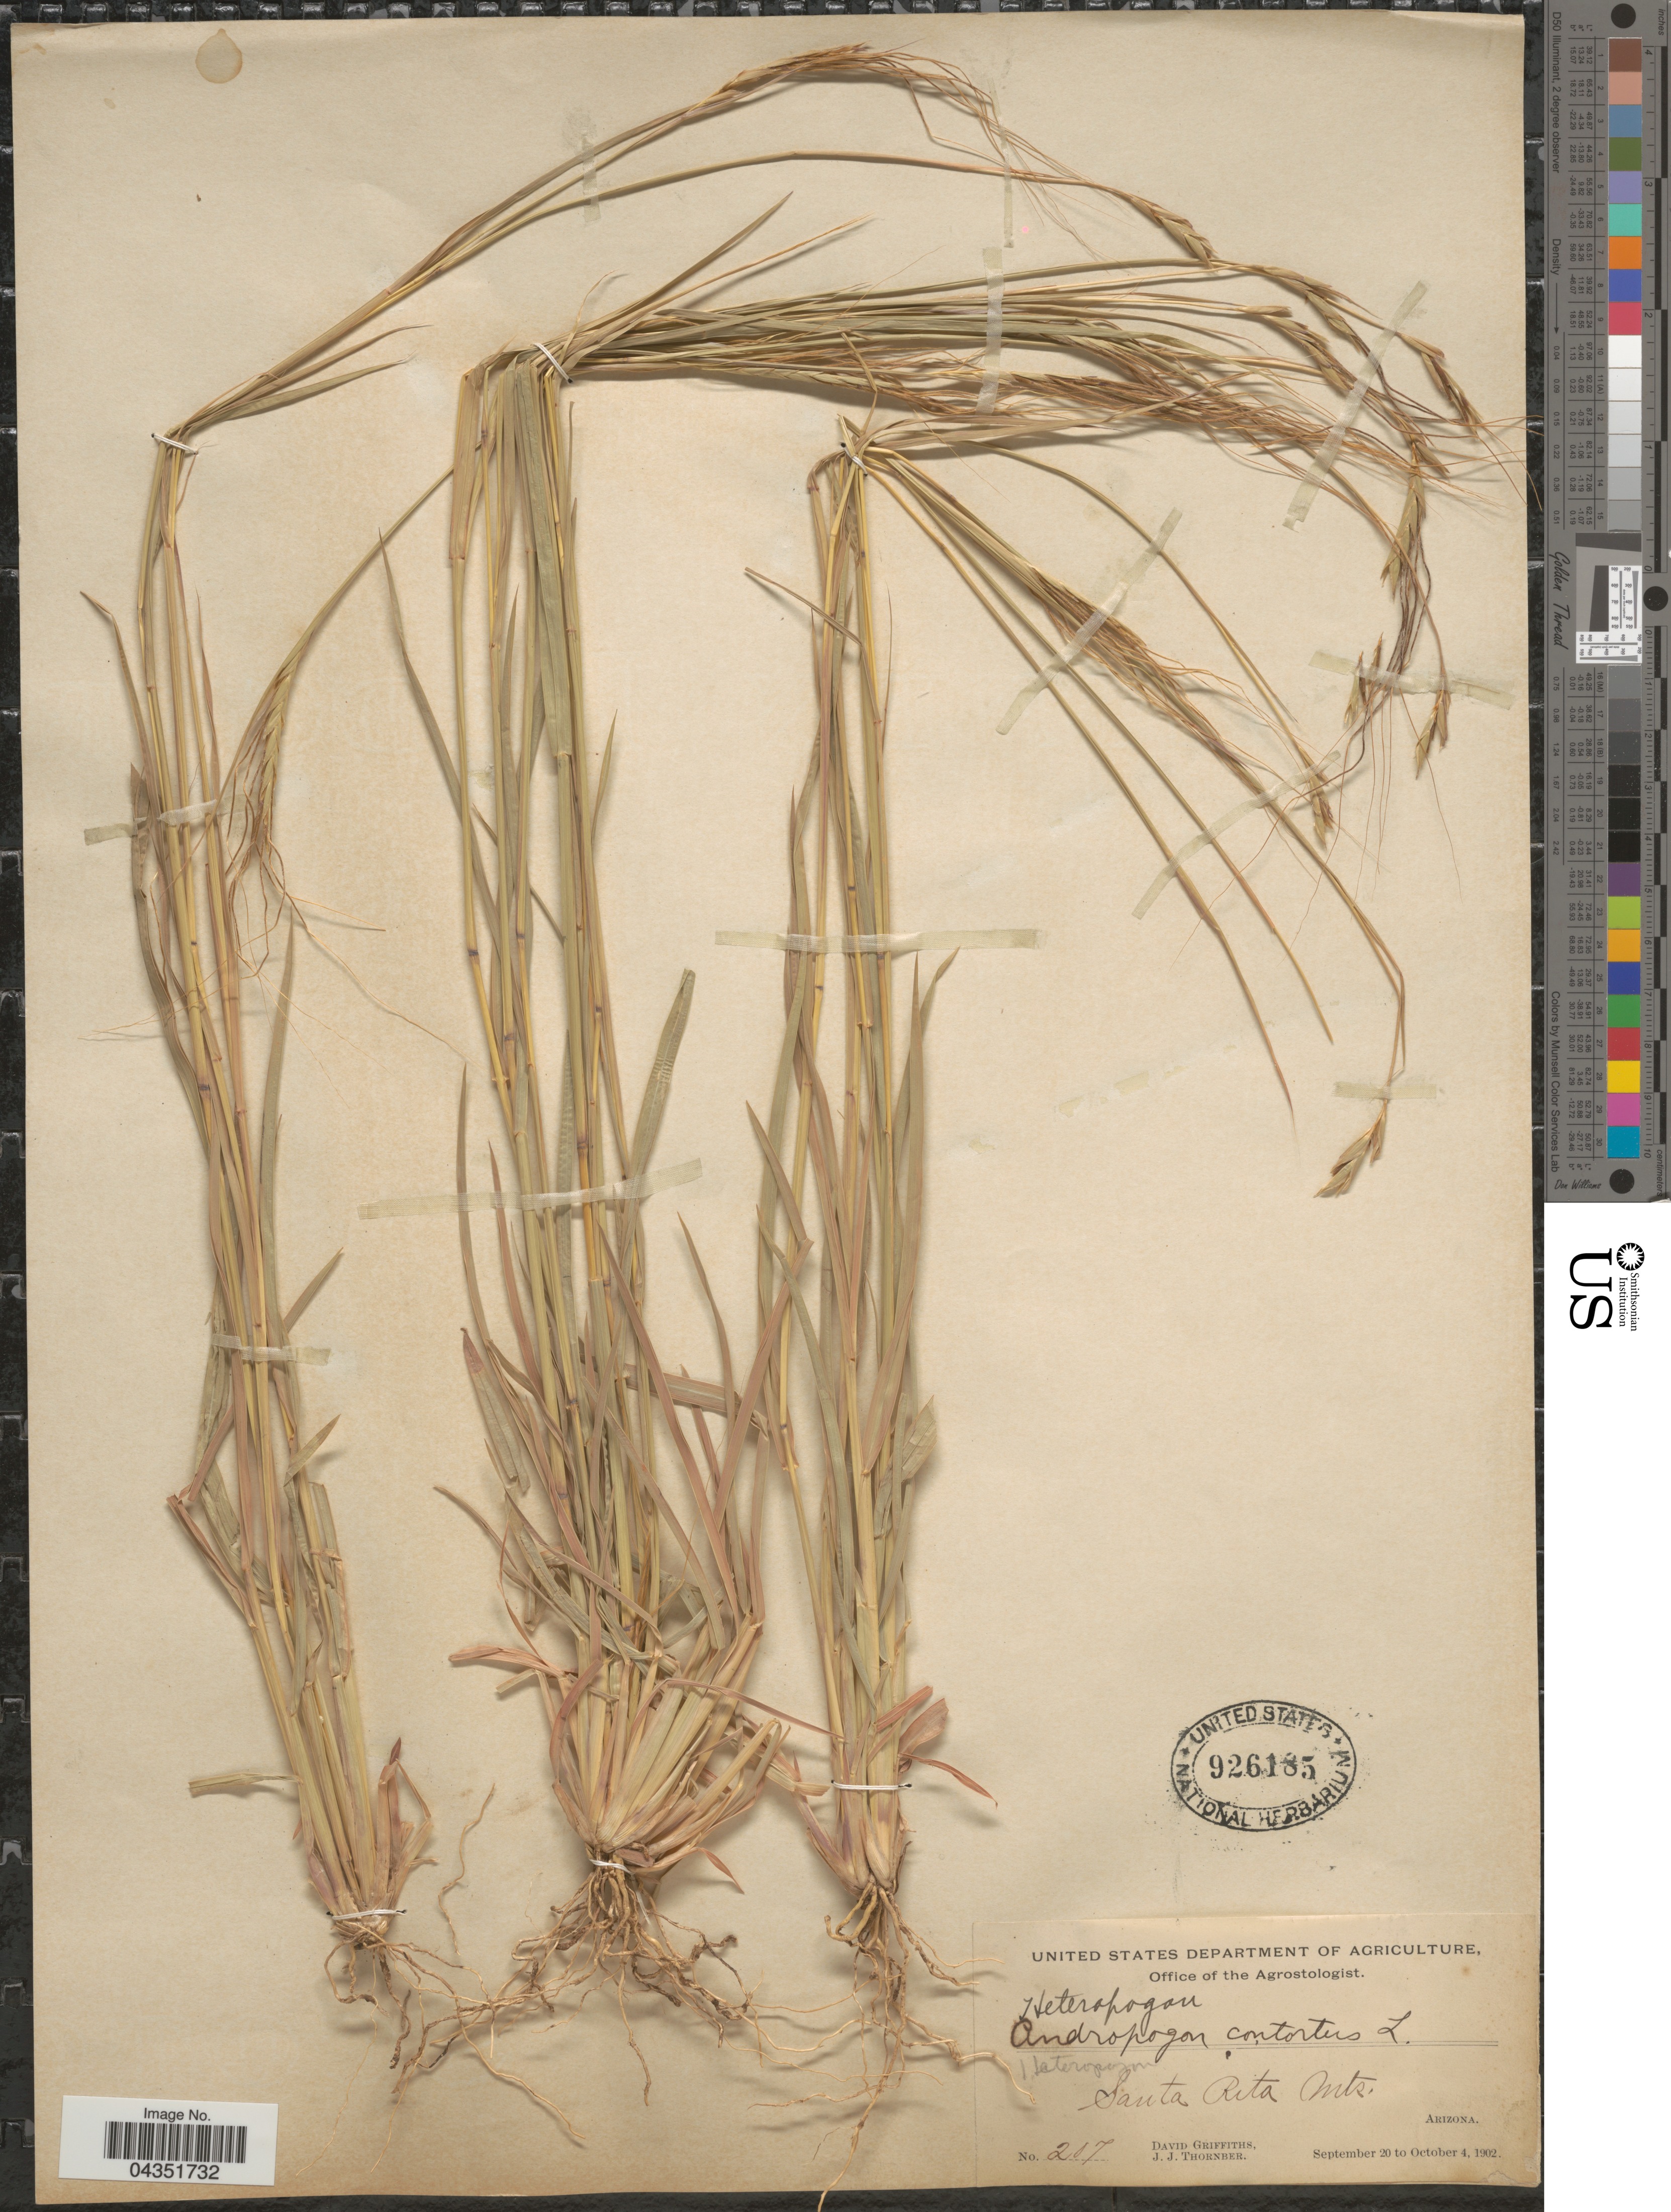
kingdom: Plantae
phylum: Tracheophyta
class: Liliopsida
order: Poales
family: Poaceae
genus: Heteropogon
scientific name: Heteropogon contortus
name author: (L.) P. Beauv. ex Roem. & Schult.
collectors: D. Griffiths & J. Thornber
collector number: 207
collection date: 1902-09-20/1902-10-04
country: United States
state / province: Arizona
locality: Santa Rita Mts.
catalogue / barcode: US 926185